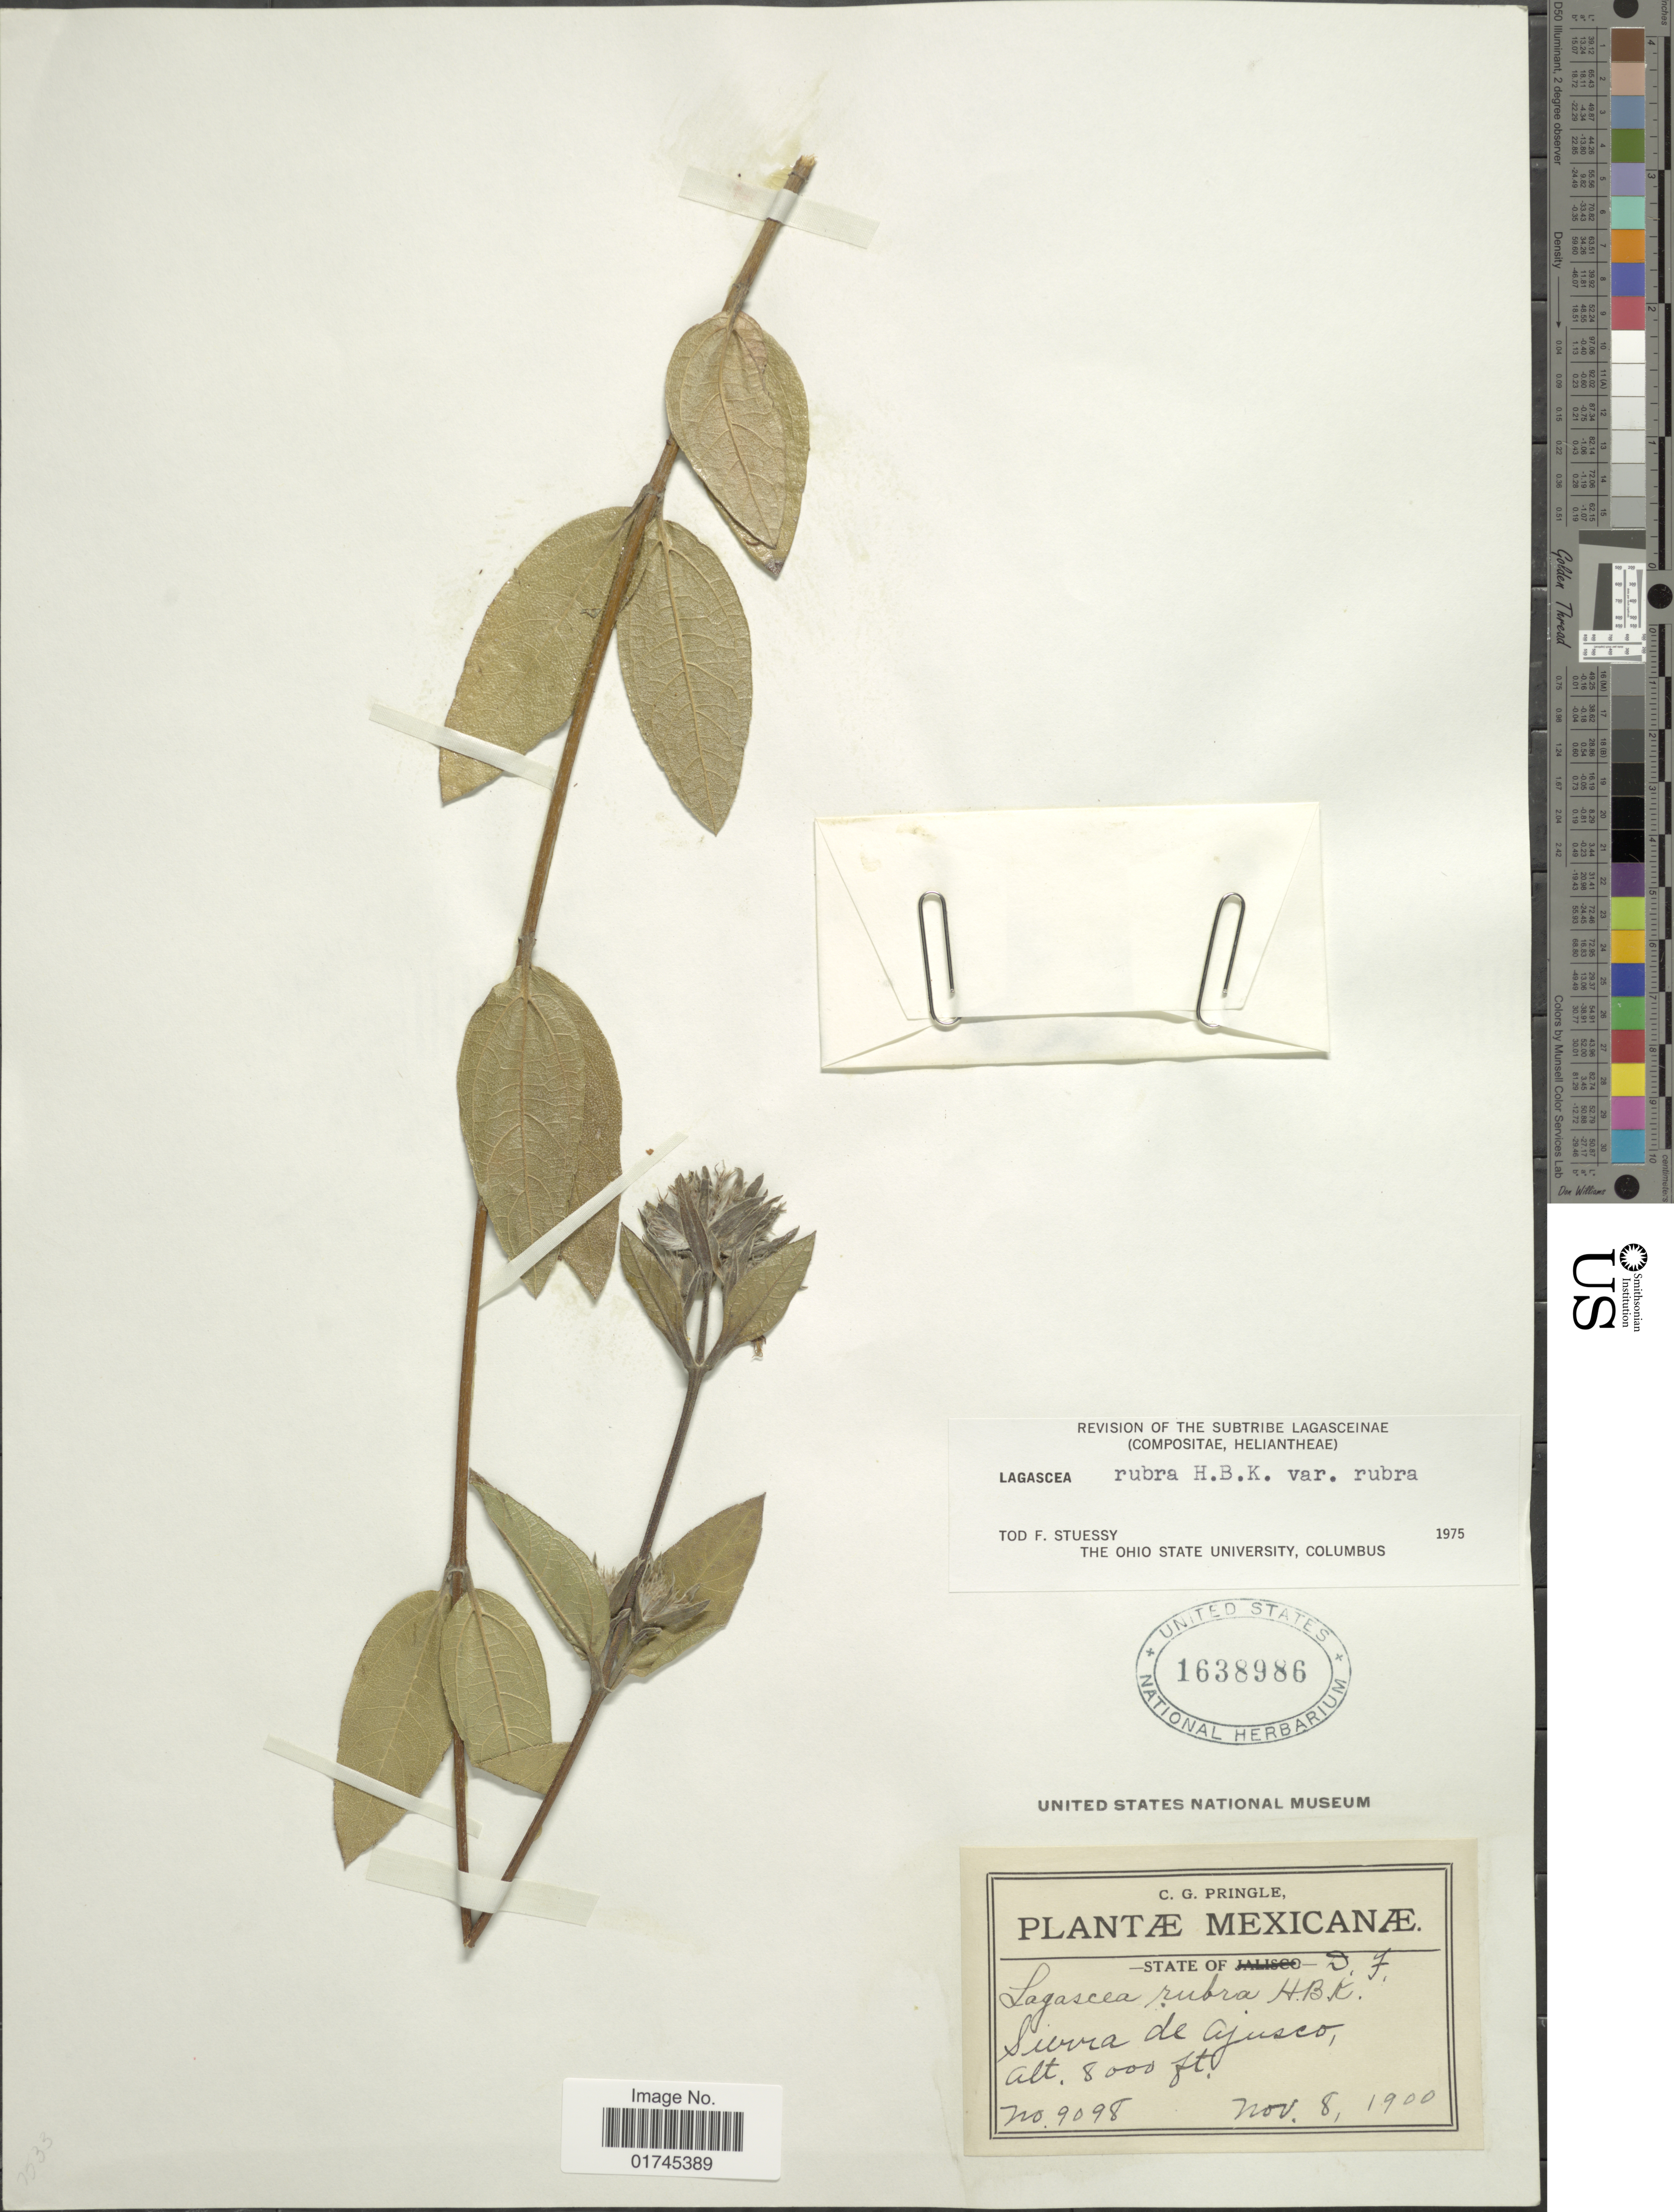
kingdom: Plantae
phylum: Tracheophyta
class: Magnoliopsida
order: Asterales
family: Asteraceae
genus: Lagascea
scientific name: Lagascea rigida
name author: Cav.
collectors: C. G. Pringle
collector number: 9098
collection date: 1900-11-08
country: Mexico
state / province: Distrito Federal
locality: Sierra de Ajusco.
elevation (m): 2438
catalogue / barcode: US 1638986